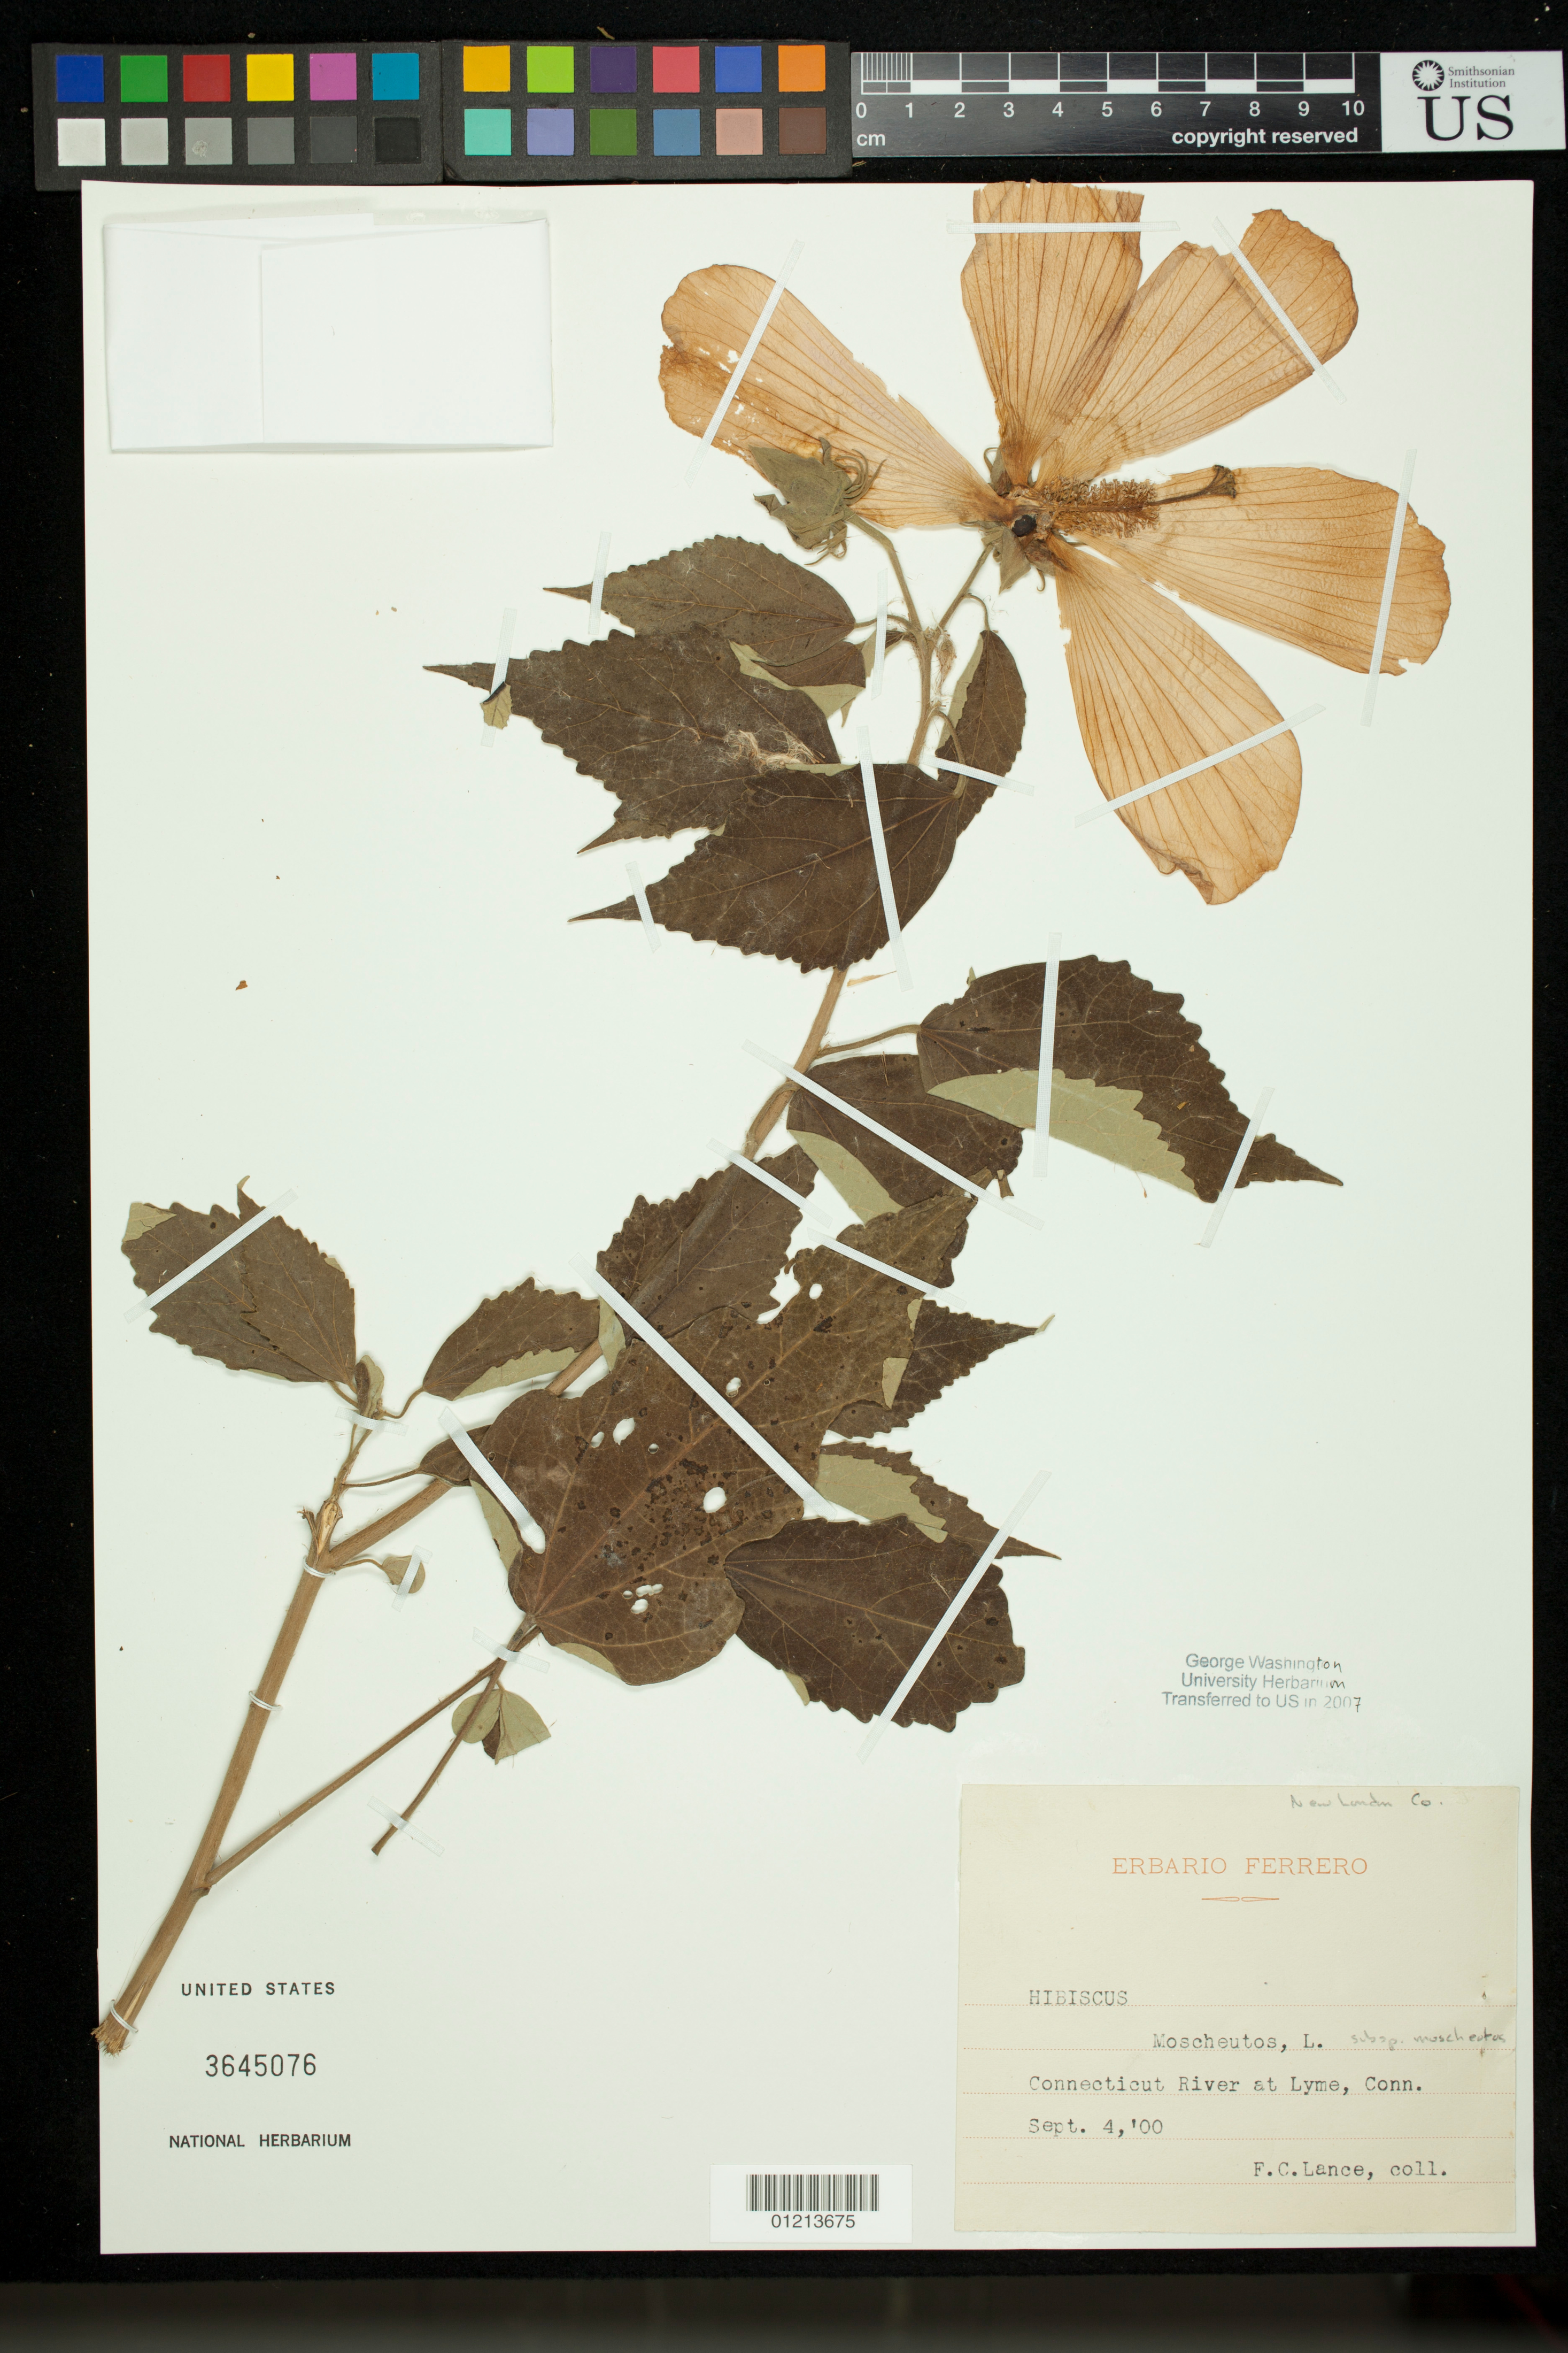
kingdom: Plantae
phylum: Tracheophyta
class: Magnoliopsida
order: Malvales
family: Malvaceae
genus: Hibiscus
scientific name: Hibiscus moscheutos subsp. lasiocarpos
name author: (Cav.) O.J. Blanch.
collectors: F. Lance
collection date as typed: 09 Apr 1900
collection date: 1900-04-09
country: United States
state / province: Connecticut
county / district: New London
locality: New London Co.: Connecticut River at Lyme, Conn.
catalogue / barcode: US 3645076